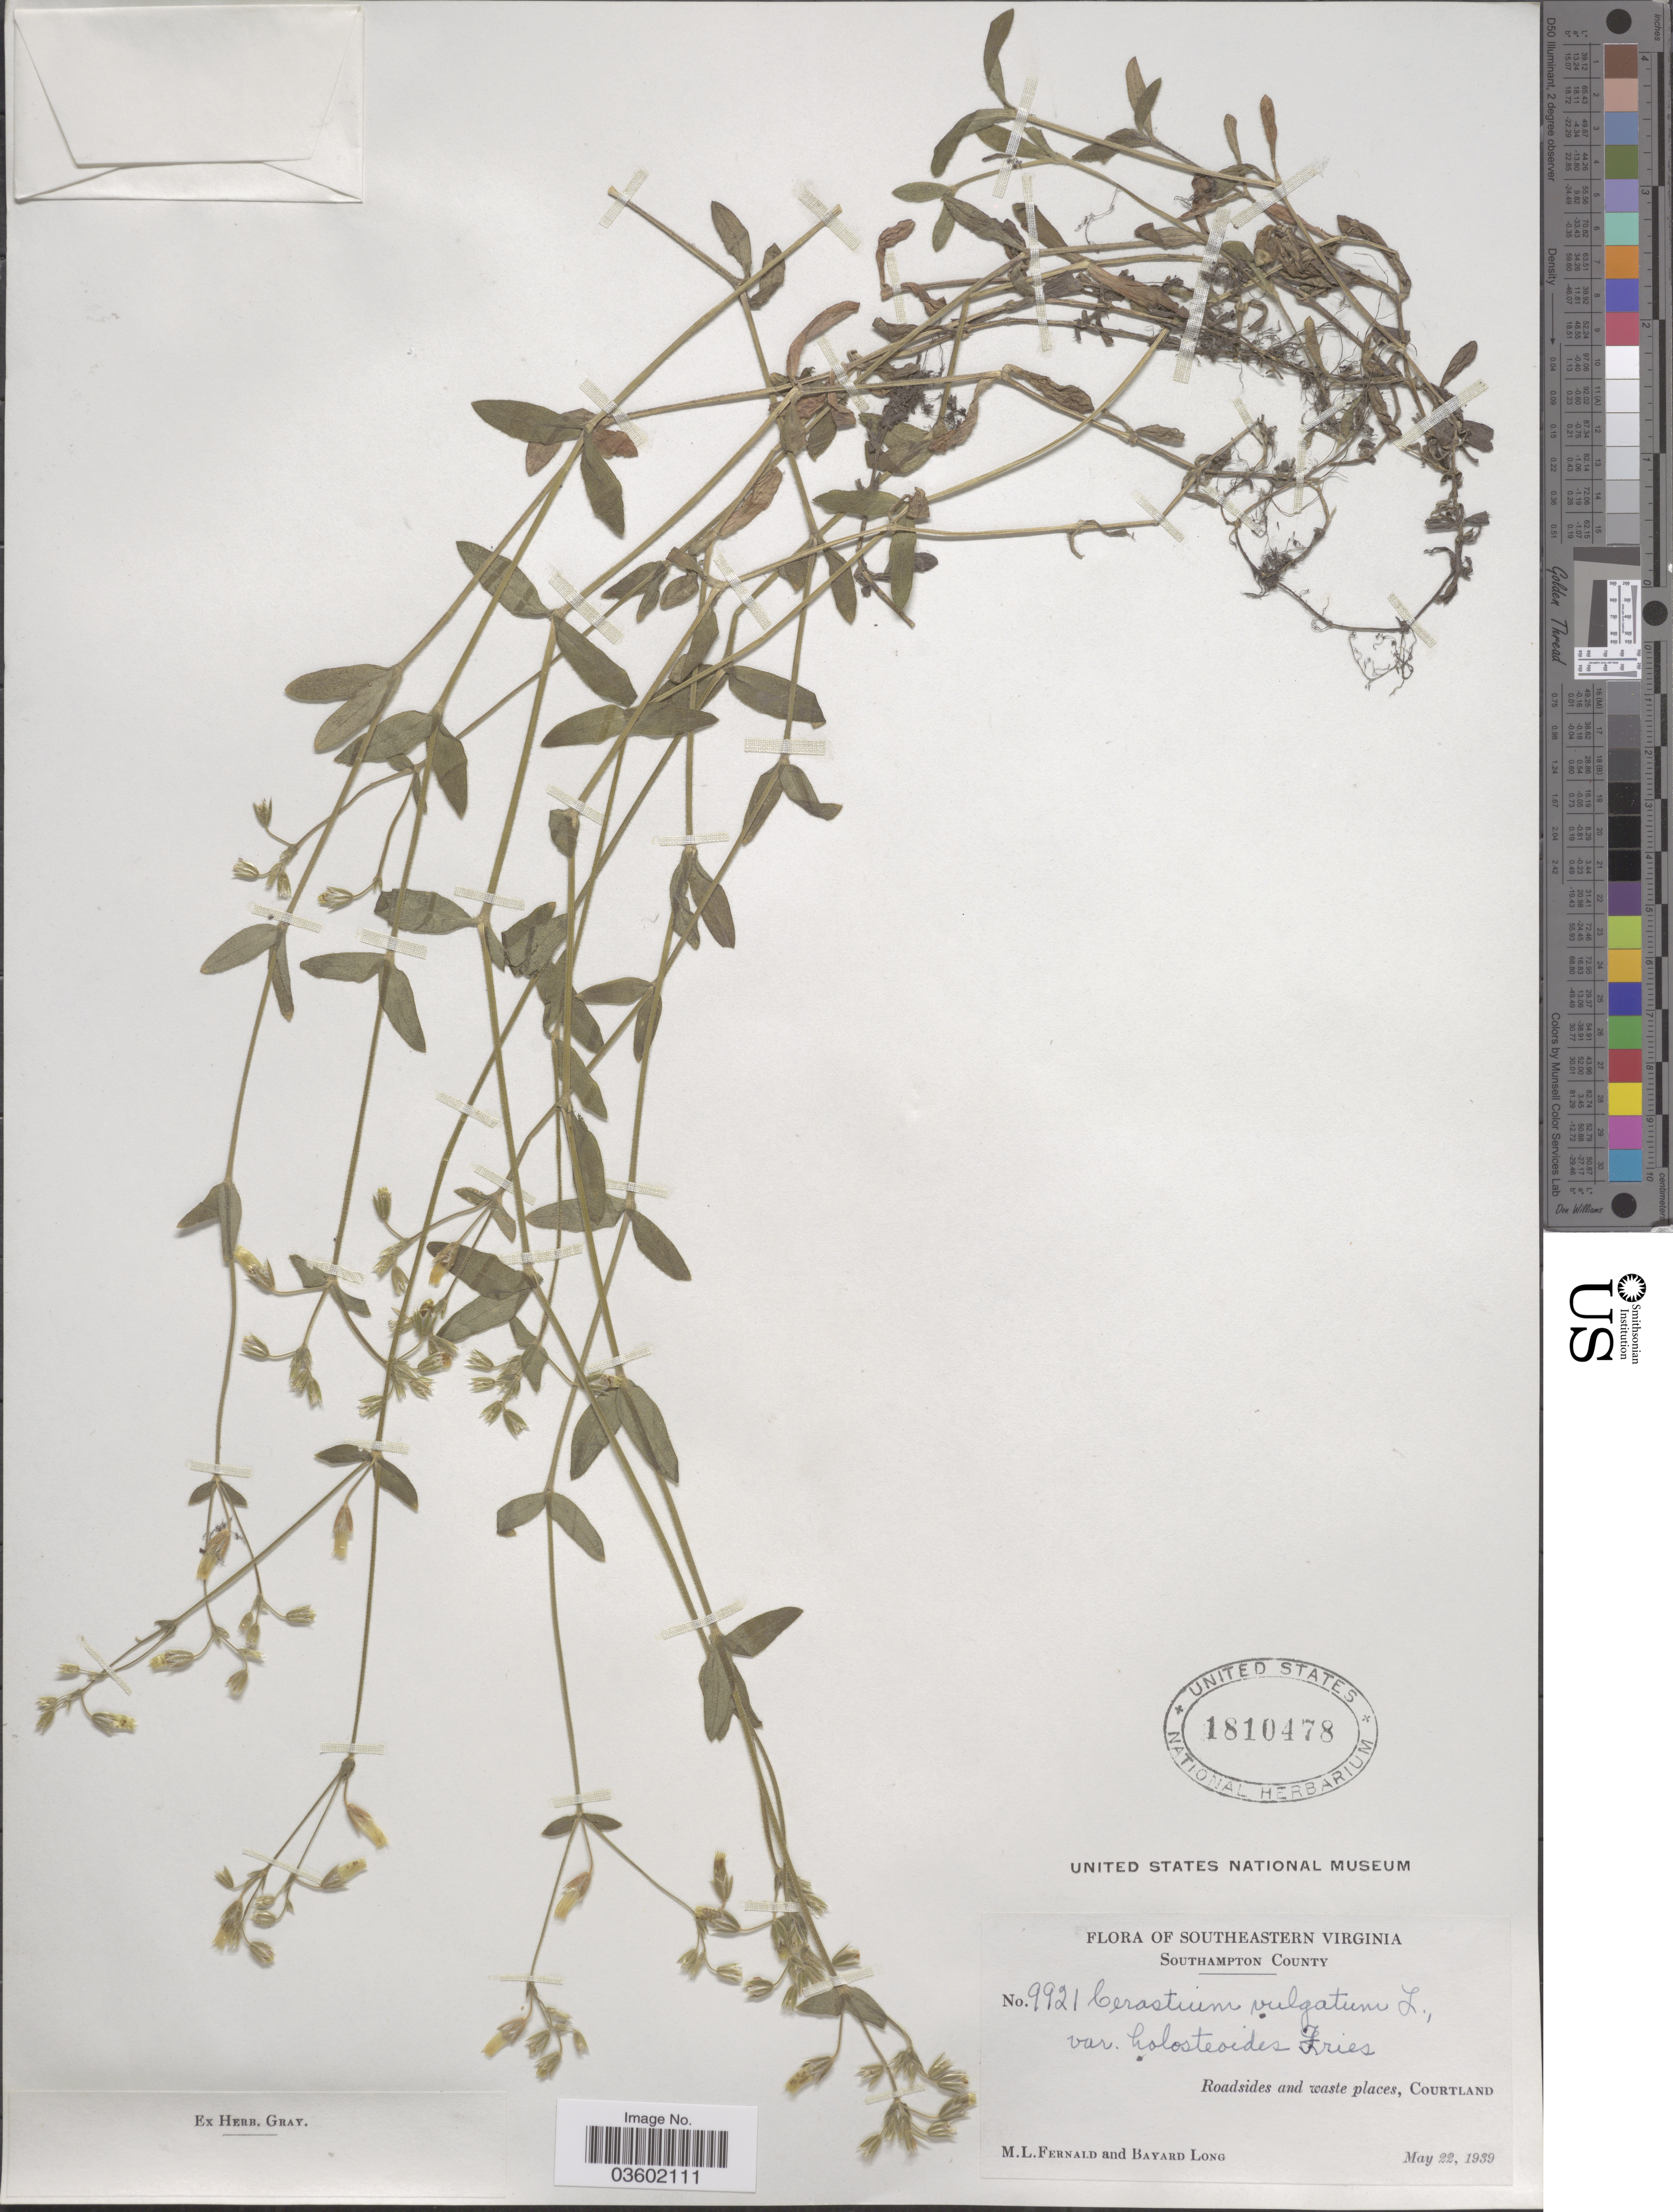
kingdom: Plantae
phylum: Tracheophyta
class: Magnoliopsida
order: Caryophyllales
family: Caryophyllaceae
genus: Cerastium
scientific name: Cerastium vulgatum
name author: L.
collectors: M. L. Fernald & B. Long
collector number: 9921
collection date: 1939-05-22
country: United States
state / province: Virginia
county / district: Southampton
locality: Southeastern Virginia. Southampton County. Courtland.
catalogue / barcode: US 1810478